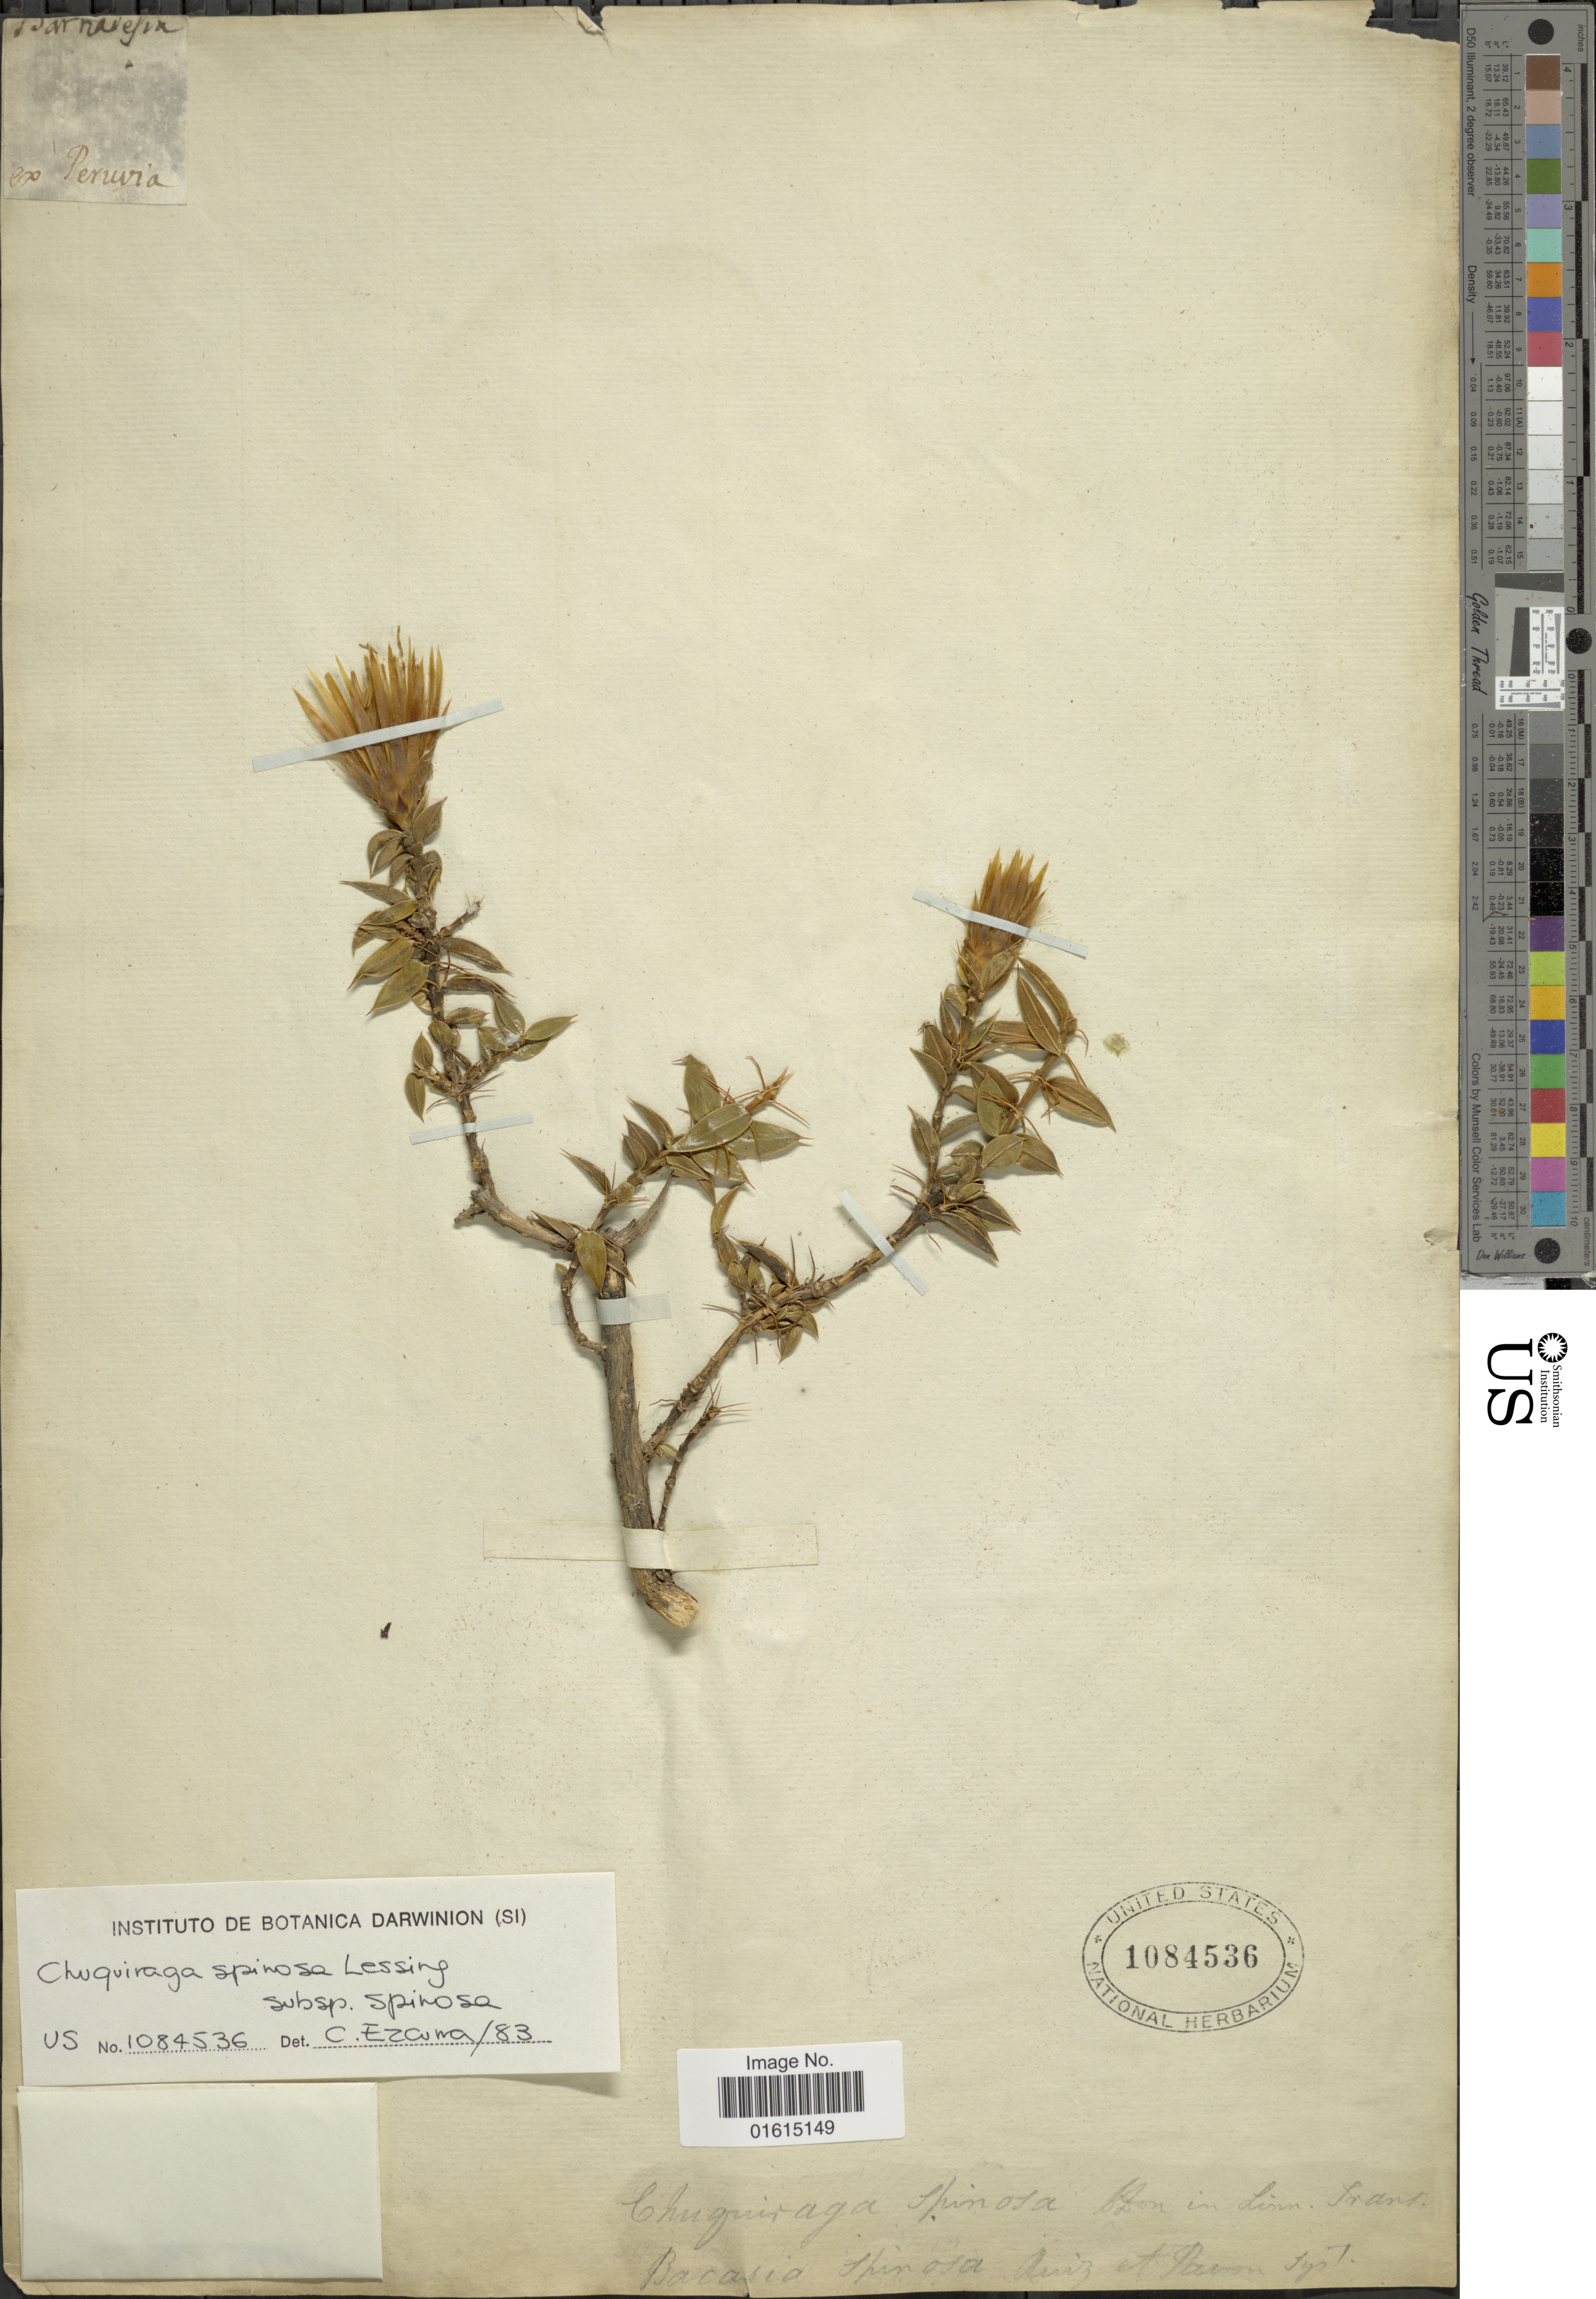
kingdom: Plantae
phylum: Tracheophyta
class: Magnoliopsida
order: Asterales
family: Asteraceae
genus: Chuquiraga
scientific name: Chuquiraga spinosa subsp. spinosa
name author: Less.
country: Peru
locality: Peruvia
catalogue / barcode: US 1084536